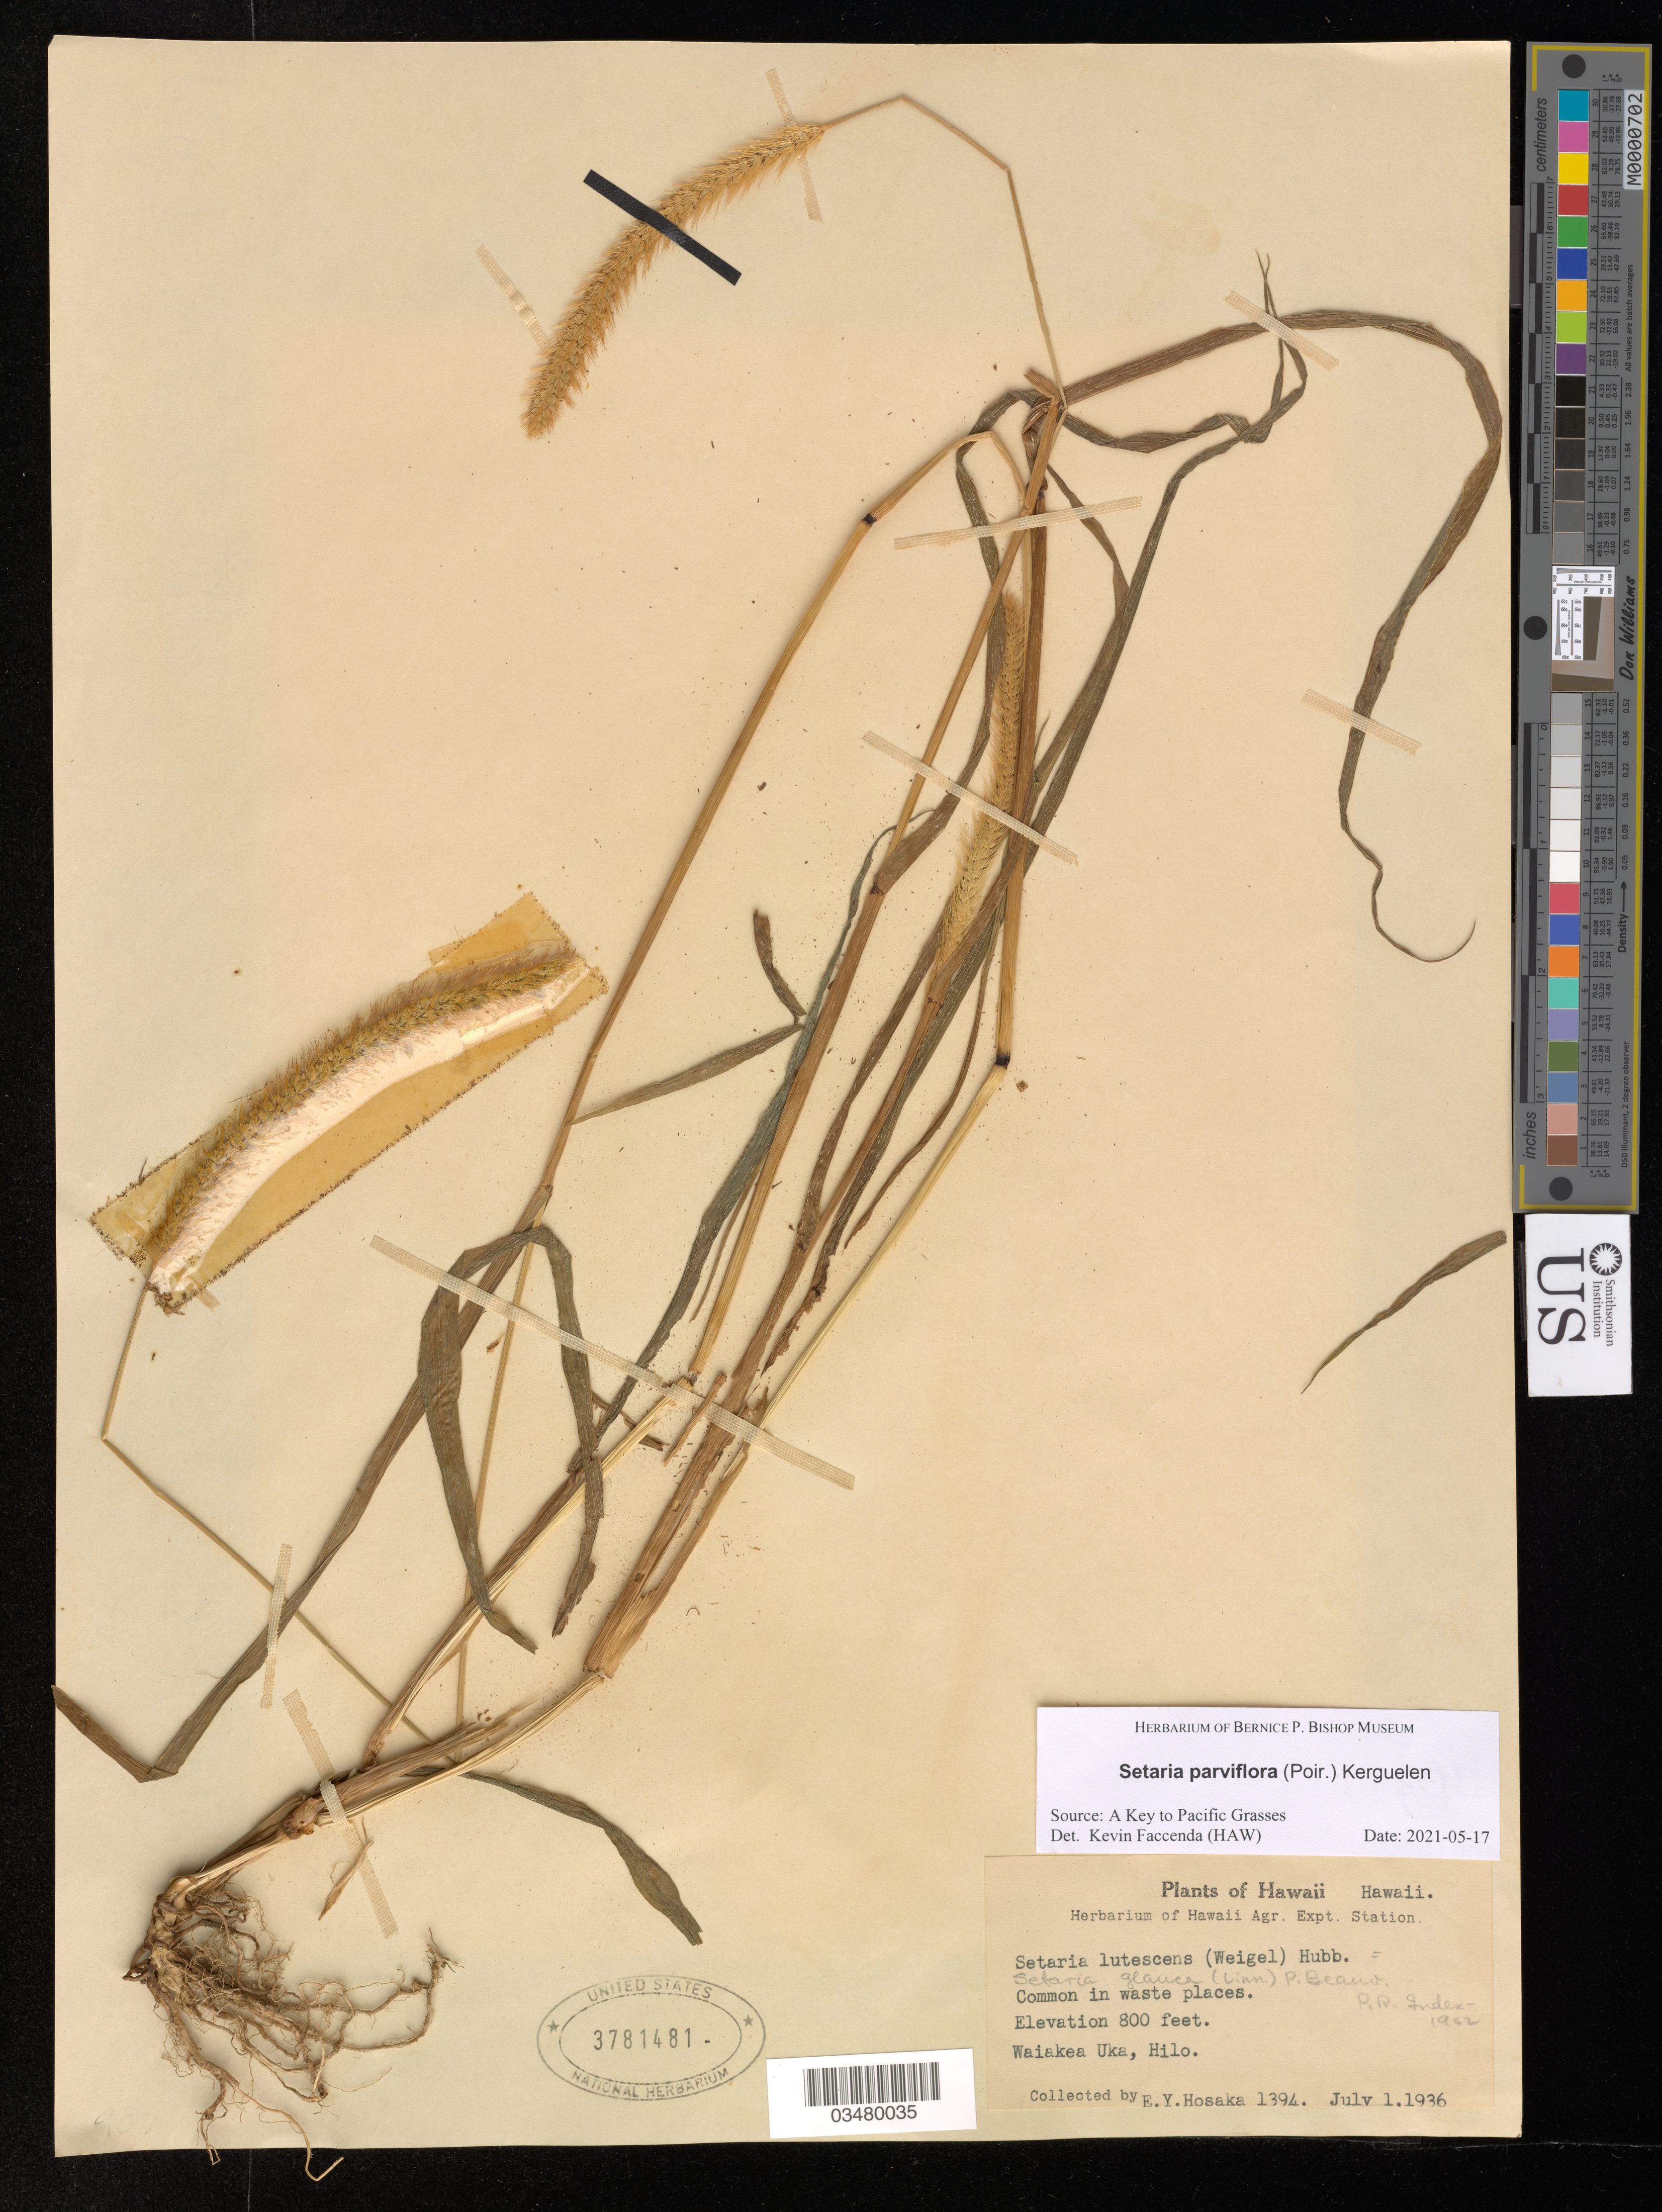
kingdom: Plantae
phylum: Tracheophyta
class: Liliopsida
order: Poales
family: Poaceae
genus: Setaria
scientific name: Setaria parviflora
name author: (Poir.) Kerguélen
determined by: Faccenda, K.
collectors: E. Y. Hosaka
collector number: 1394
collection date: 1936-07-01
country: United States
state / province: Hawaii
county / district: Hawaii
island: Hawaii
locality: Waiakea Uka, Hilo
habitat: Waste places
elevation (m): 244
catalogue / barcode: US 3781481